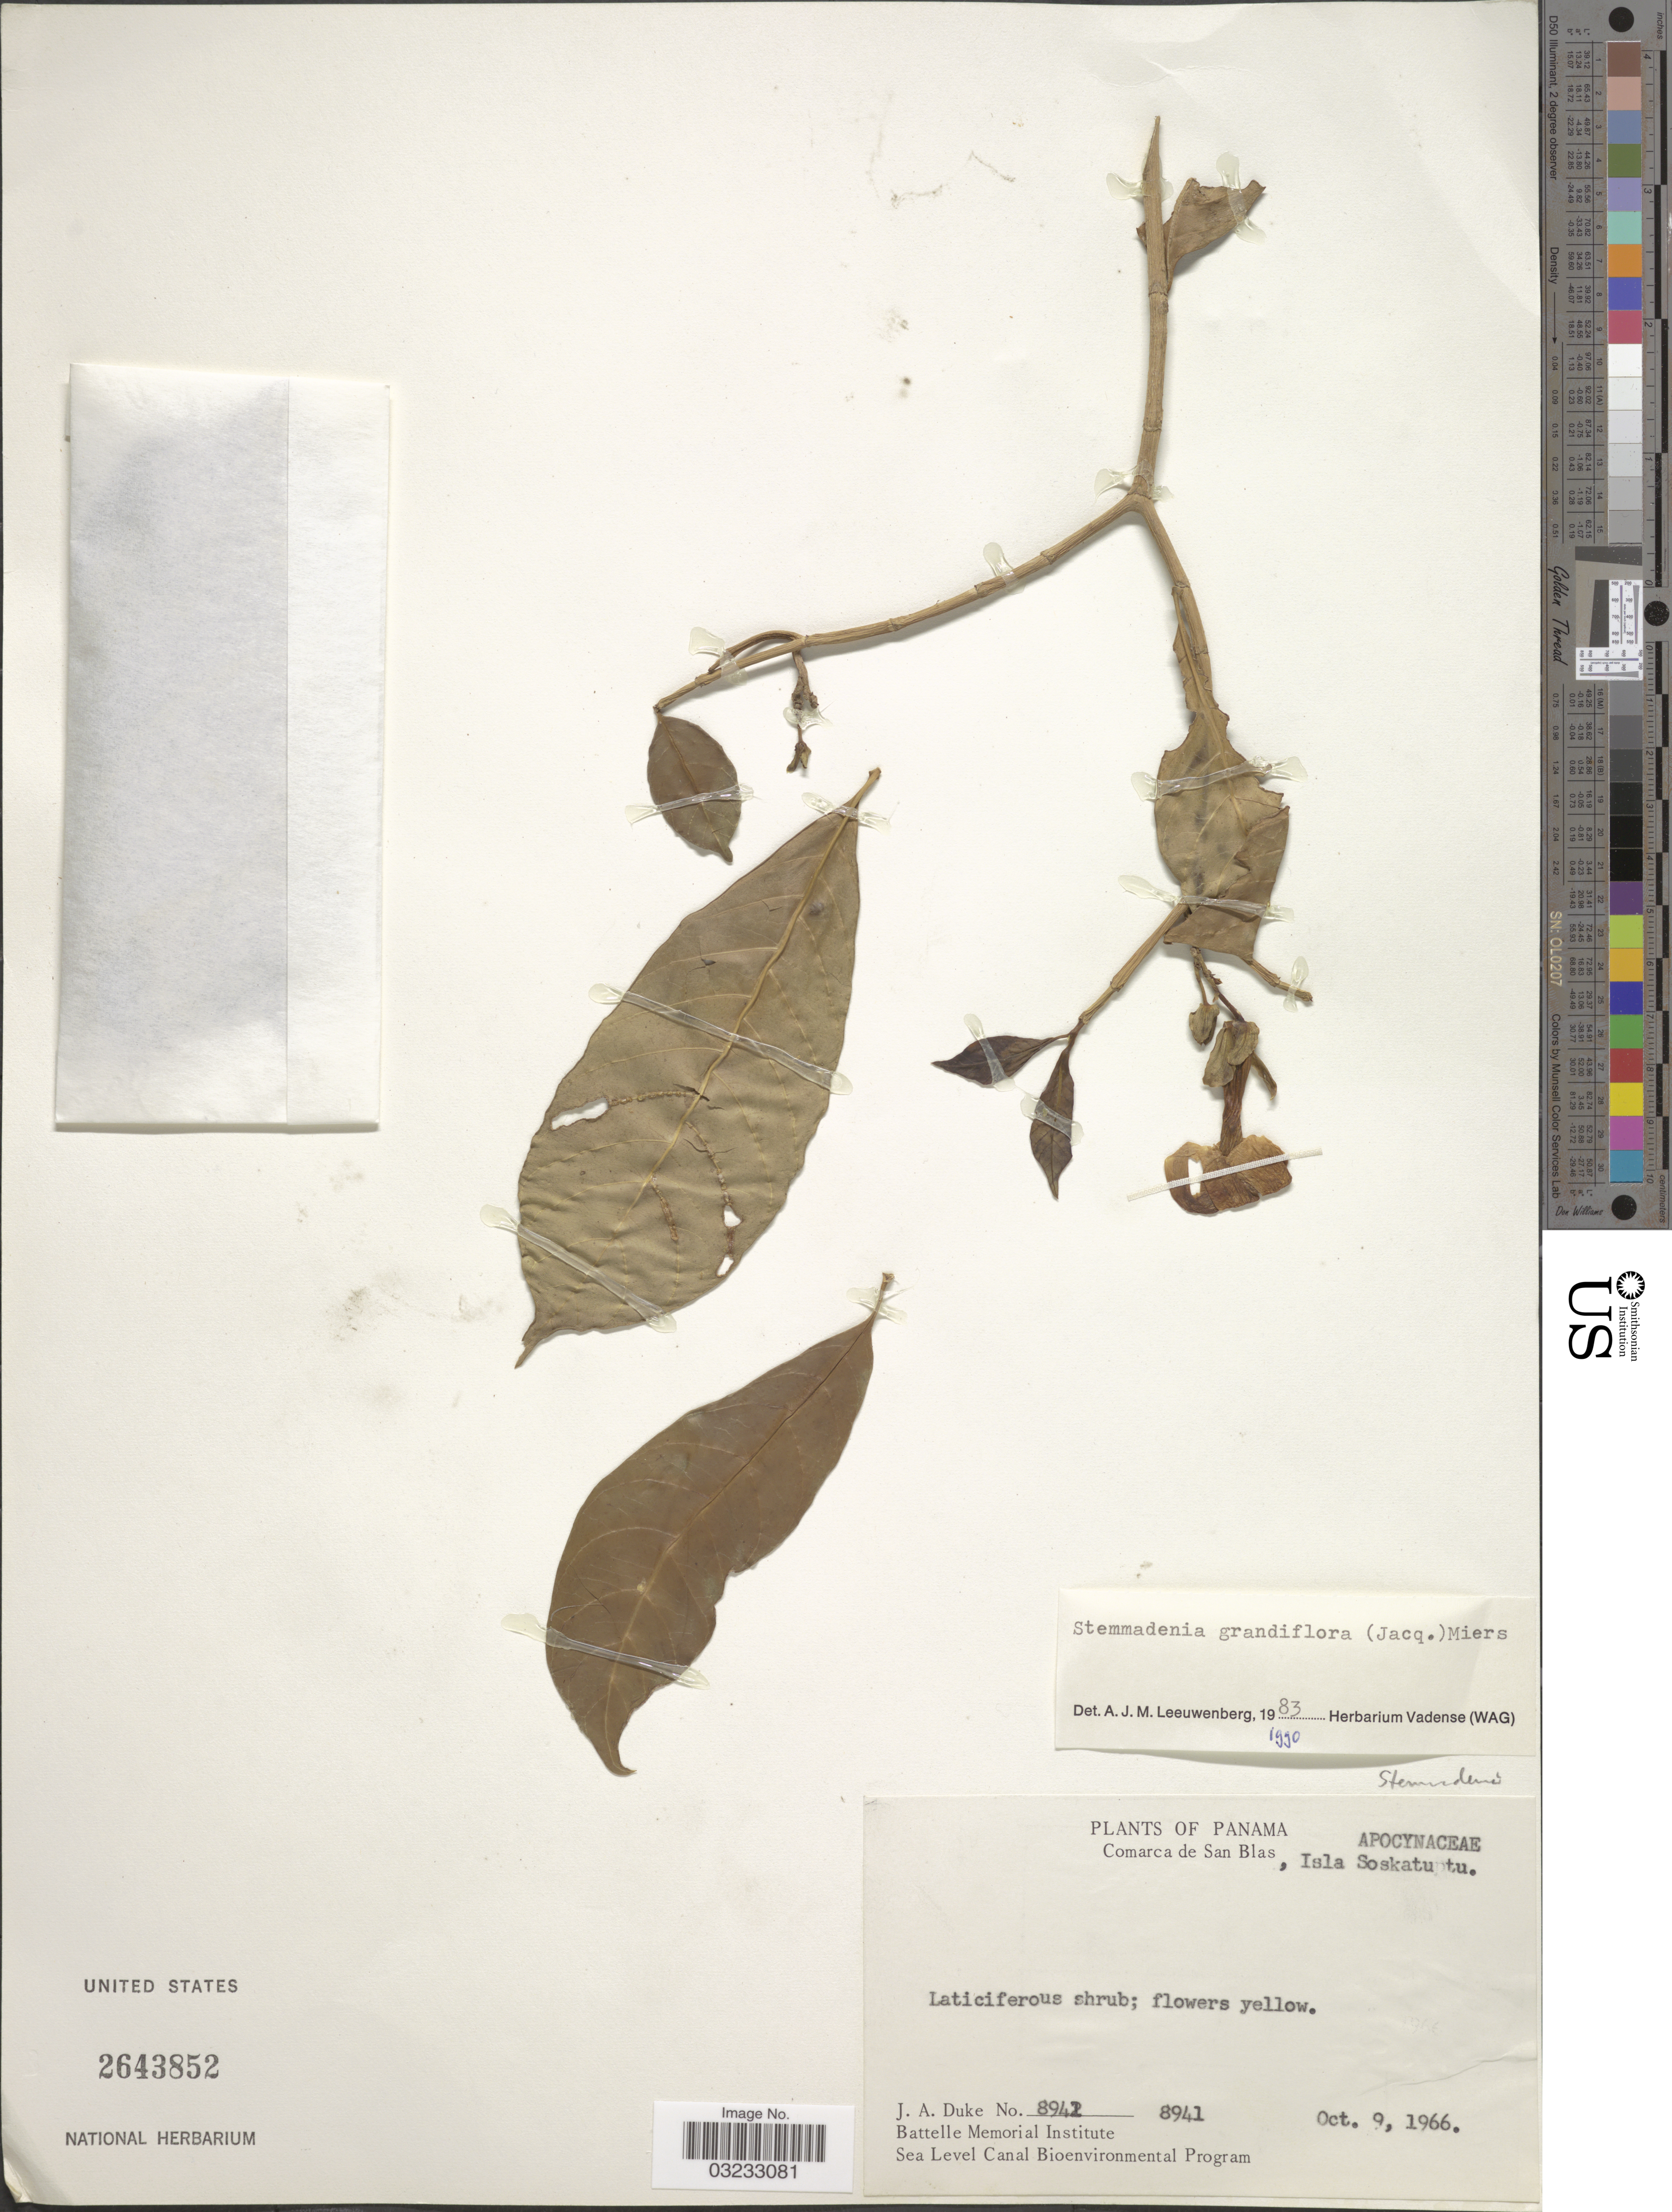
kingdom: Plantae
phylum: Tracheophyta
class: Magnoliopsida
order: Gentianales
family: Apocynaceae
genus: Stemmadenia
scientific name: Stemmadenia grandiflora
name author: (Jacq.) Miers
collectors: J. A. Duke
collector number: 8942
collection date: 1966-10-09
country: Panama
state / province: Kuna Yala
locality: Comarca de San Blas, Isla Soskatuptu.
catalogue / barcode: US 2643852